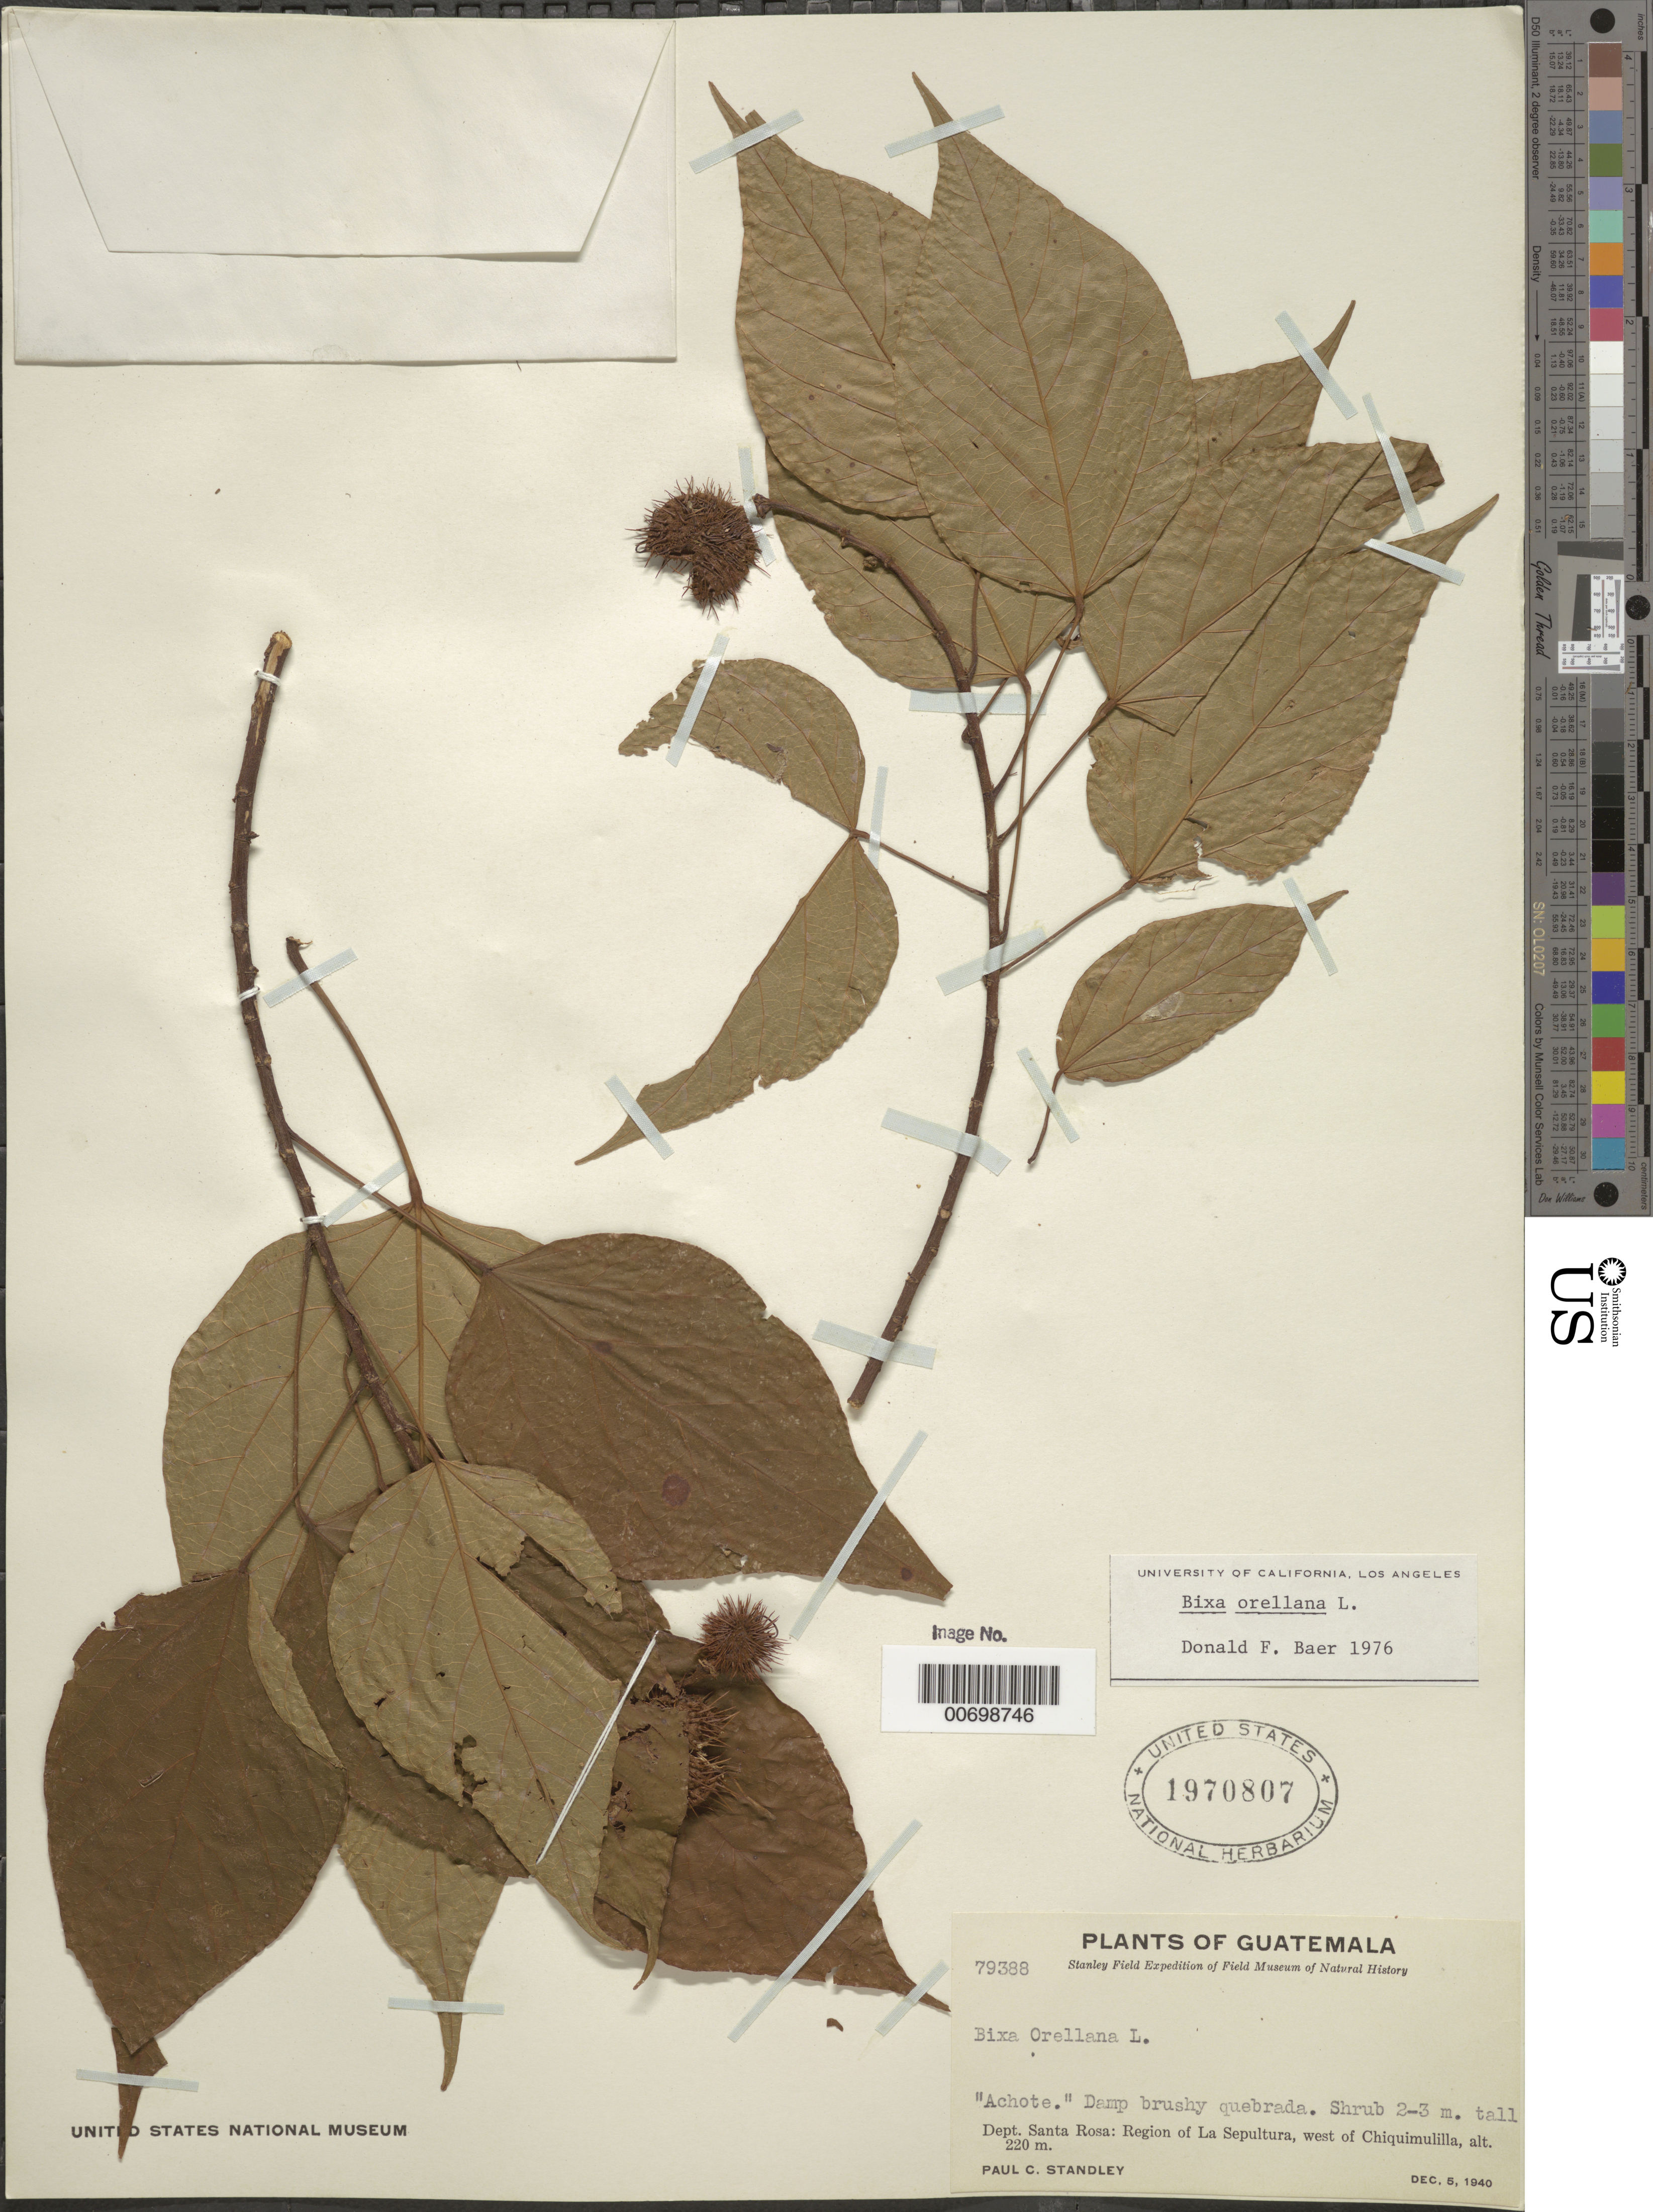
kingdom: Plantae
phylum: Tracheophyta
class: Magnoliopsida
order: Malvales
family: Bixaceae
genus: Bixa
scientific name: Bixa orellana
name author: L.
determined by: Baer, D. F.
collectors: P. C. Standley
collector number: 79388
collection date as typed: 12 May 1940 or 05 Dec 1940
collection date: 1940-05-12 or 1940-12-05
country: Guatemala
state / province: Santa Rosa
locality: Region de la Sepultura, west of Chiquimulilla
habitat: Damp brushy quebrada.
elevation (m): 220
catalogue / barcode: US 1970807